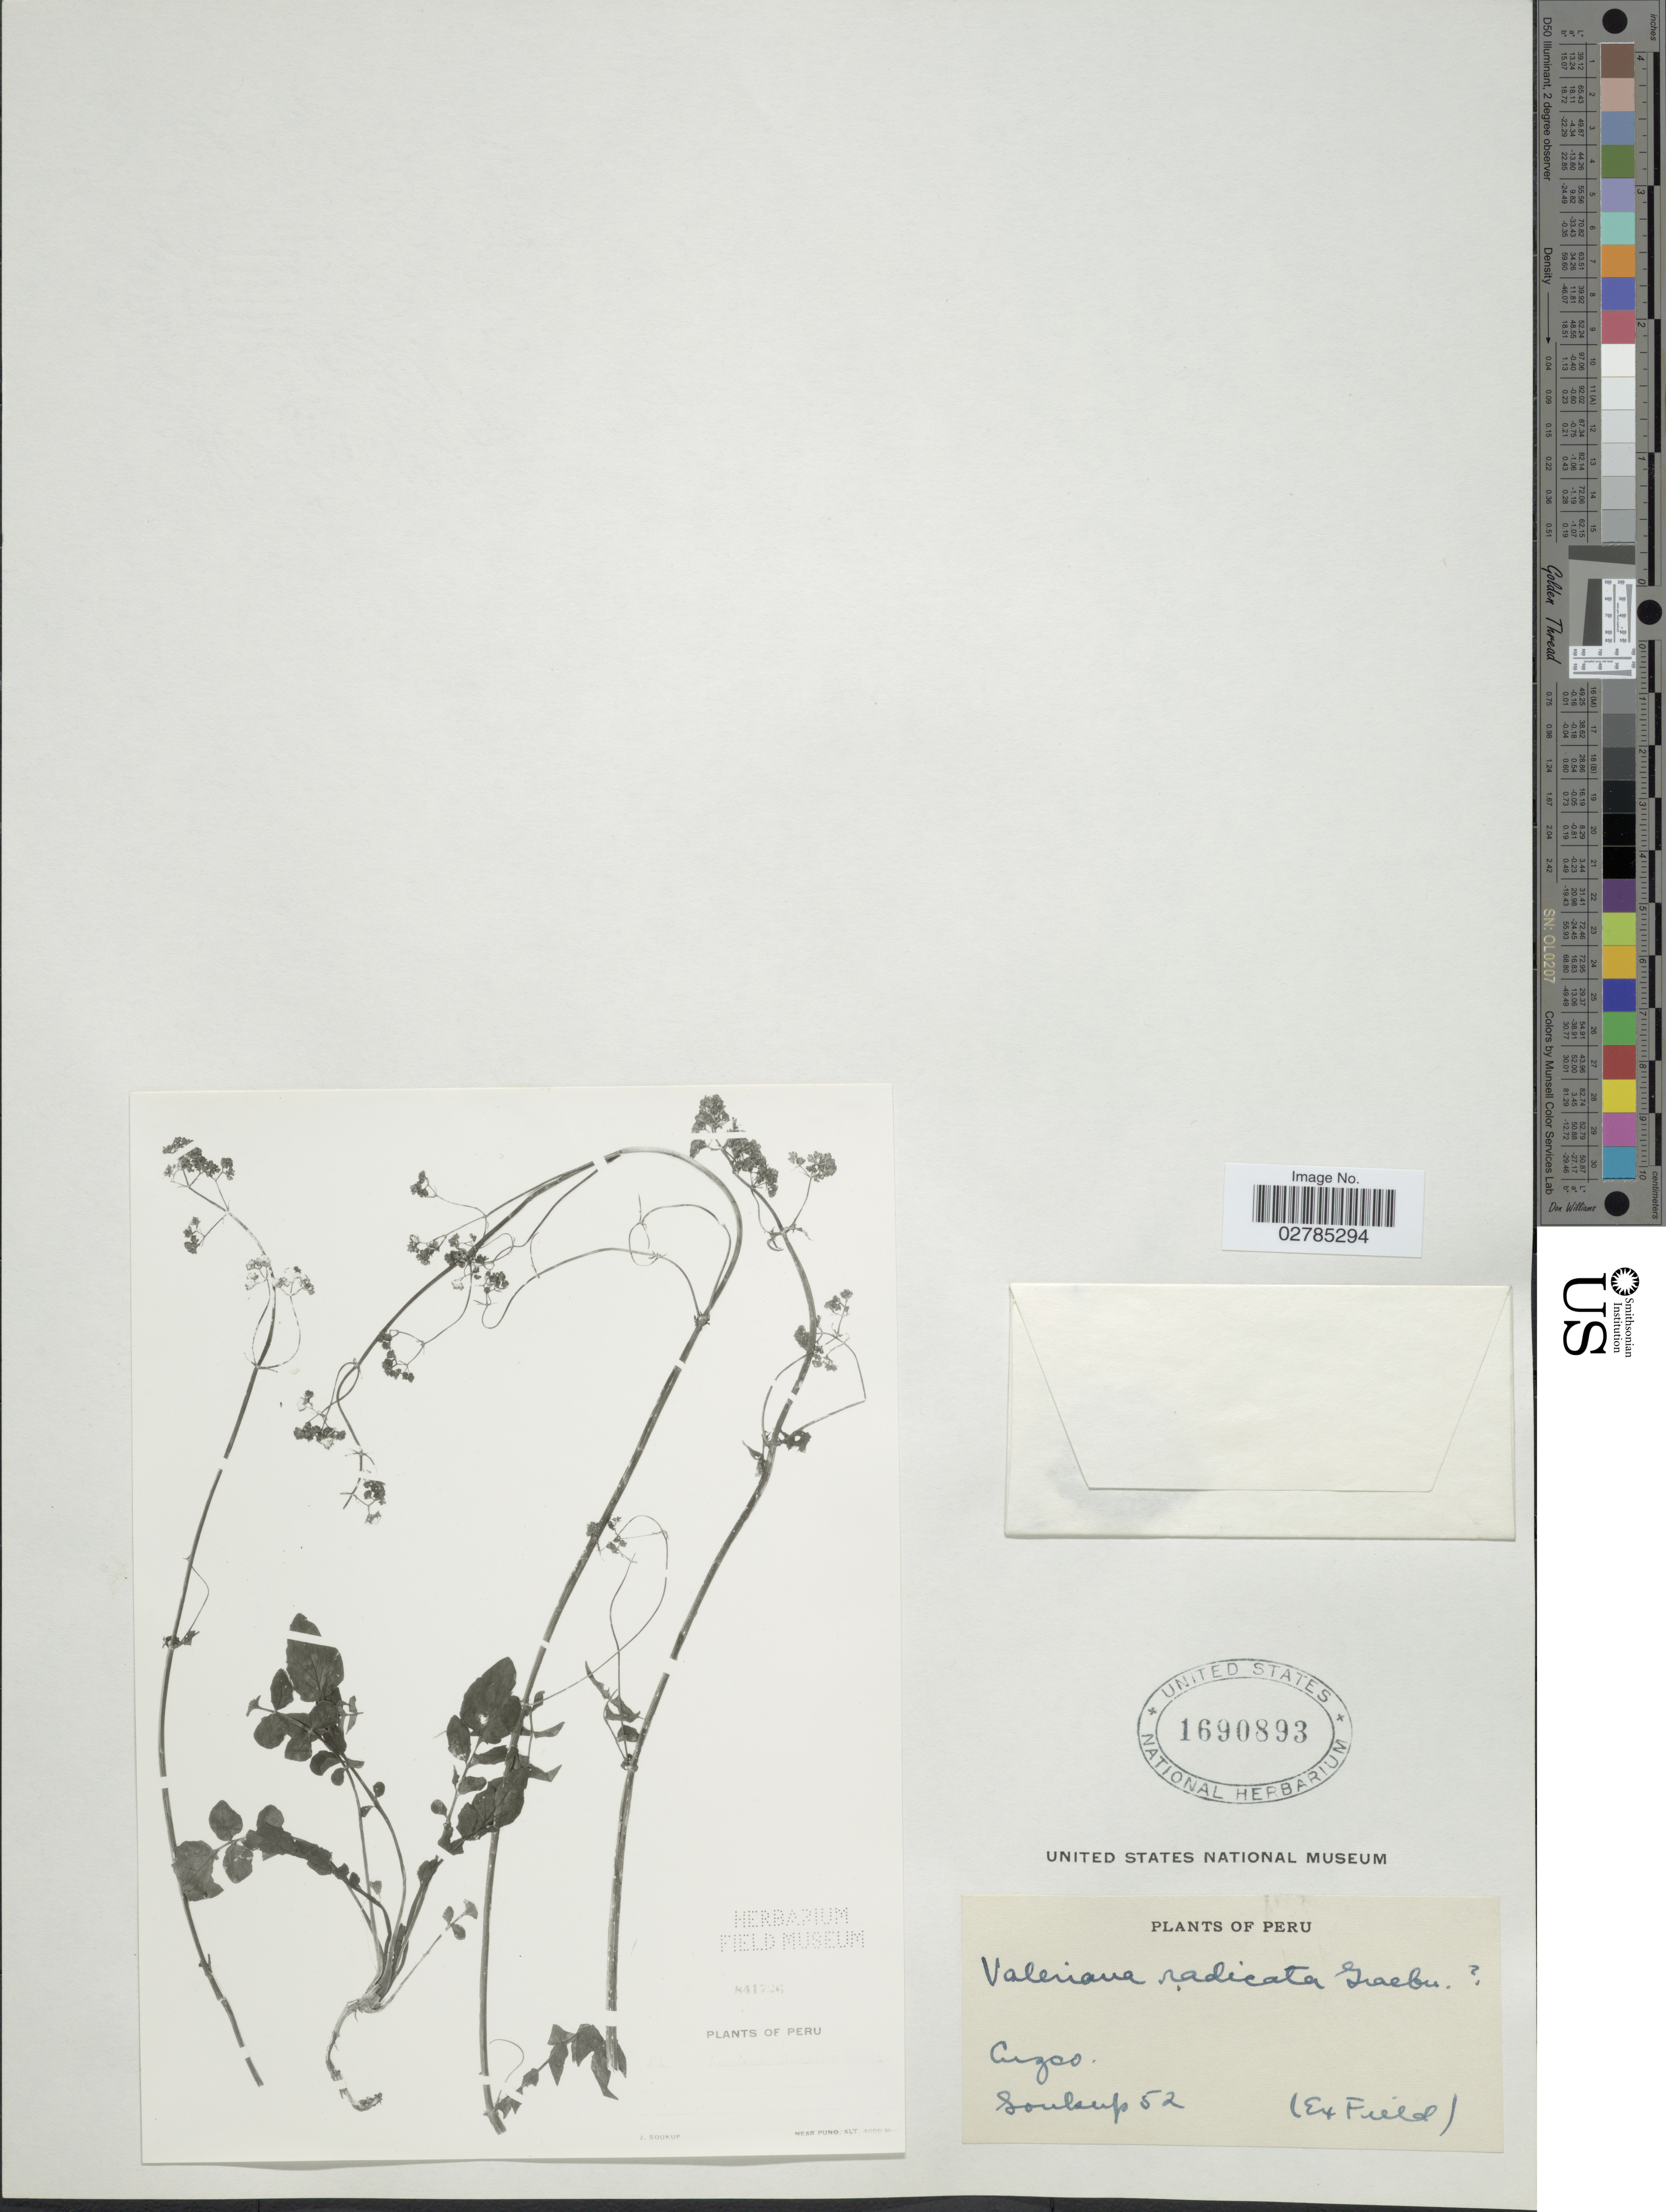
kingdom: Plantae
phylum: Tracheophyta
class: Magnoliopsida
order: Dipsacales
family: Caprifoliaceae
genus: Valeriana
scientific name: Valeriana radicata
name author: Graebn.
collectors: -- Soukup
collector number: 52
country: Peru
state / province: Cusco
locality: Cuzco.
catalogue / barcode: US 1690893